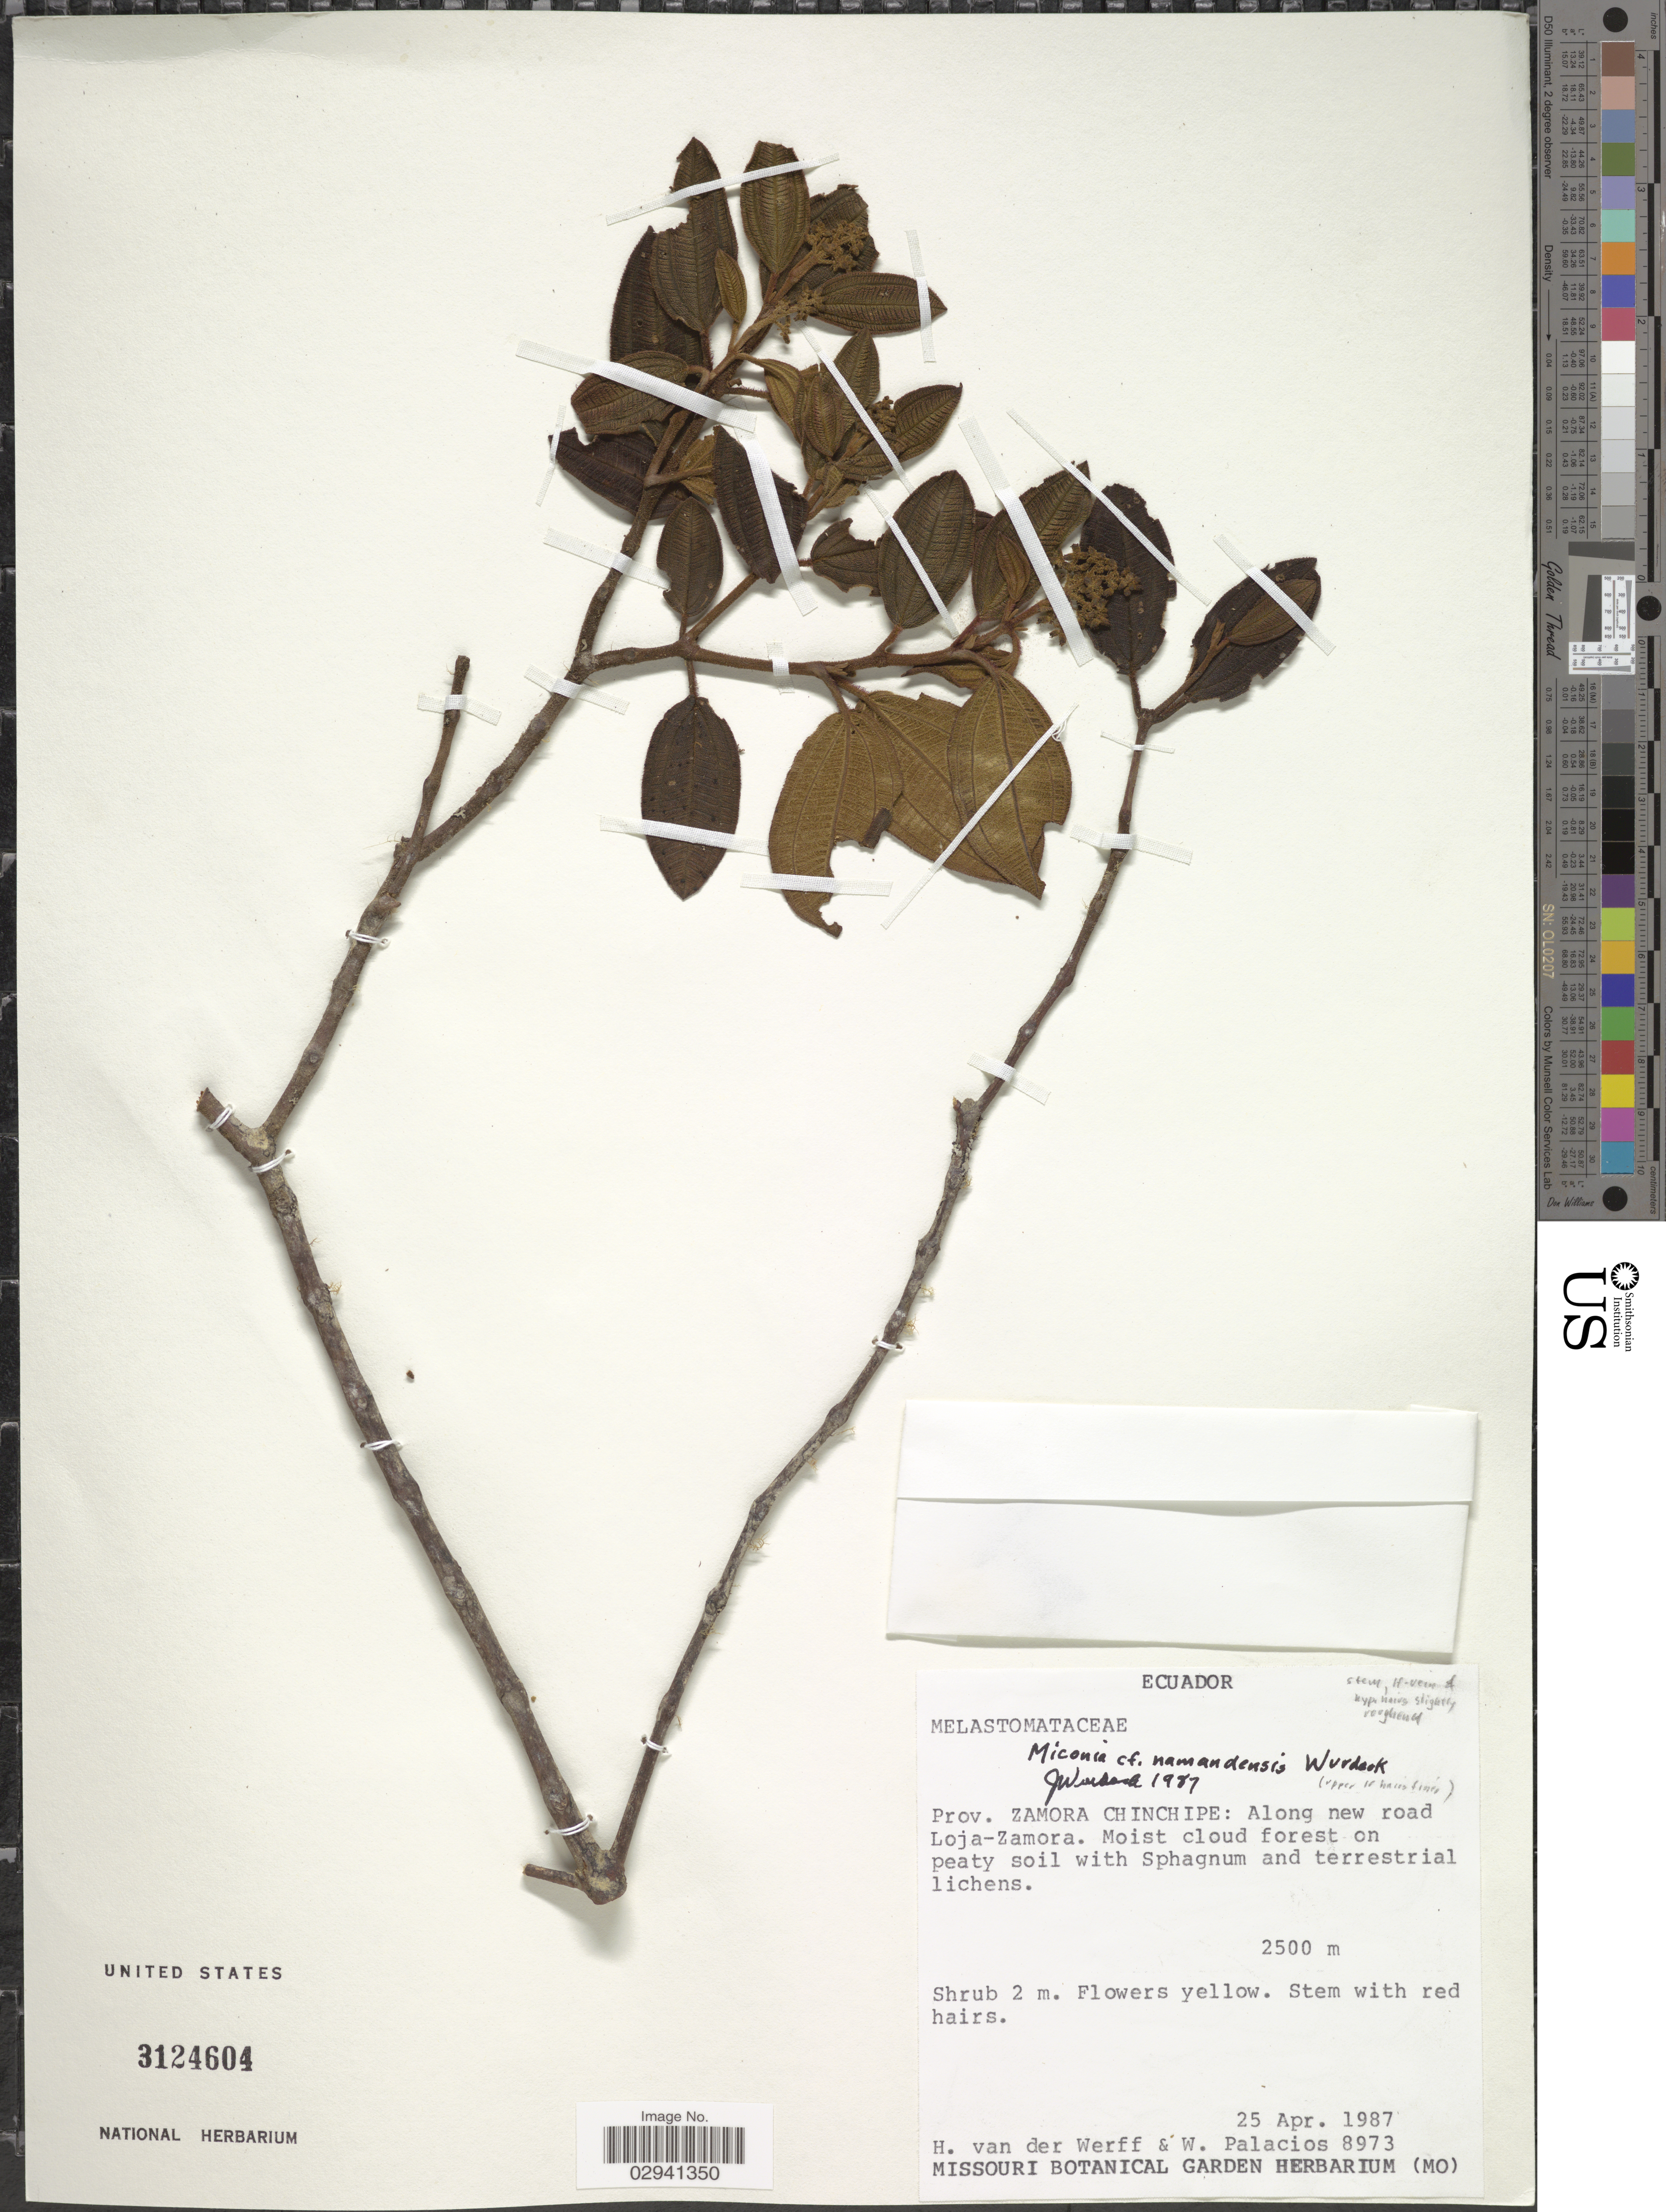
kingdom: Plantae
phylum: Tracheophyta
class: Magnoliopsida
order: Myrtales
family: Melastomataceae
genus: Miconia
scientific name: Miconia namandensis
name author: Wurdack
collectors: H. van der Werff & W. Palacios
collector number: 8973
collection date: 1987-04-25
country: Ecuador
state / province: Zamora-Chinchipe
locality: Along new road Loja-Zamora.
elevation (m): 2500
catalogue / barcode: US 3124604